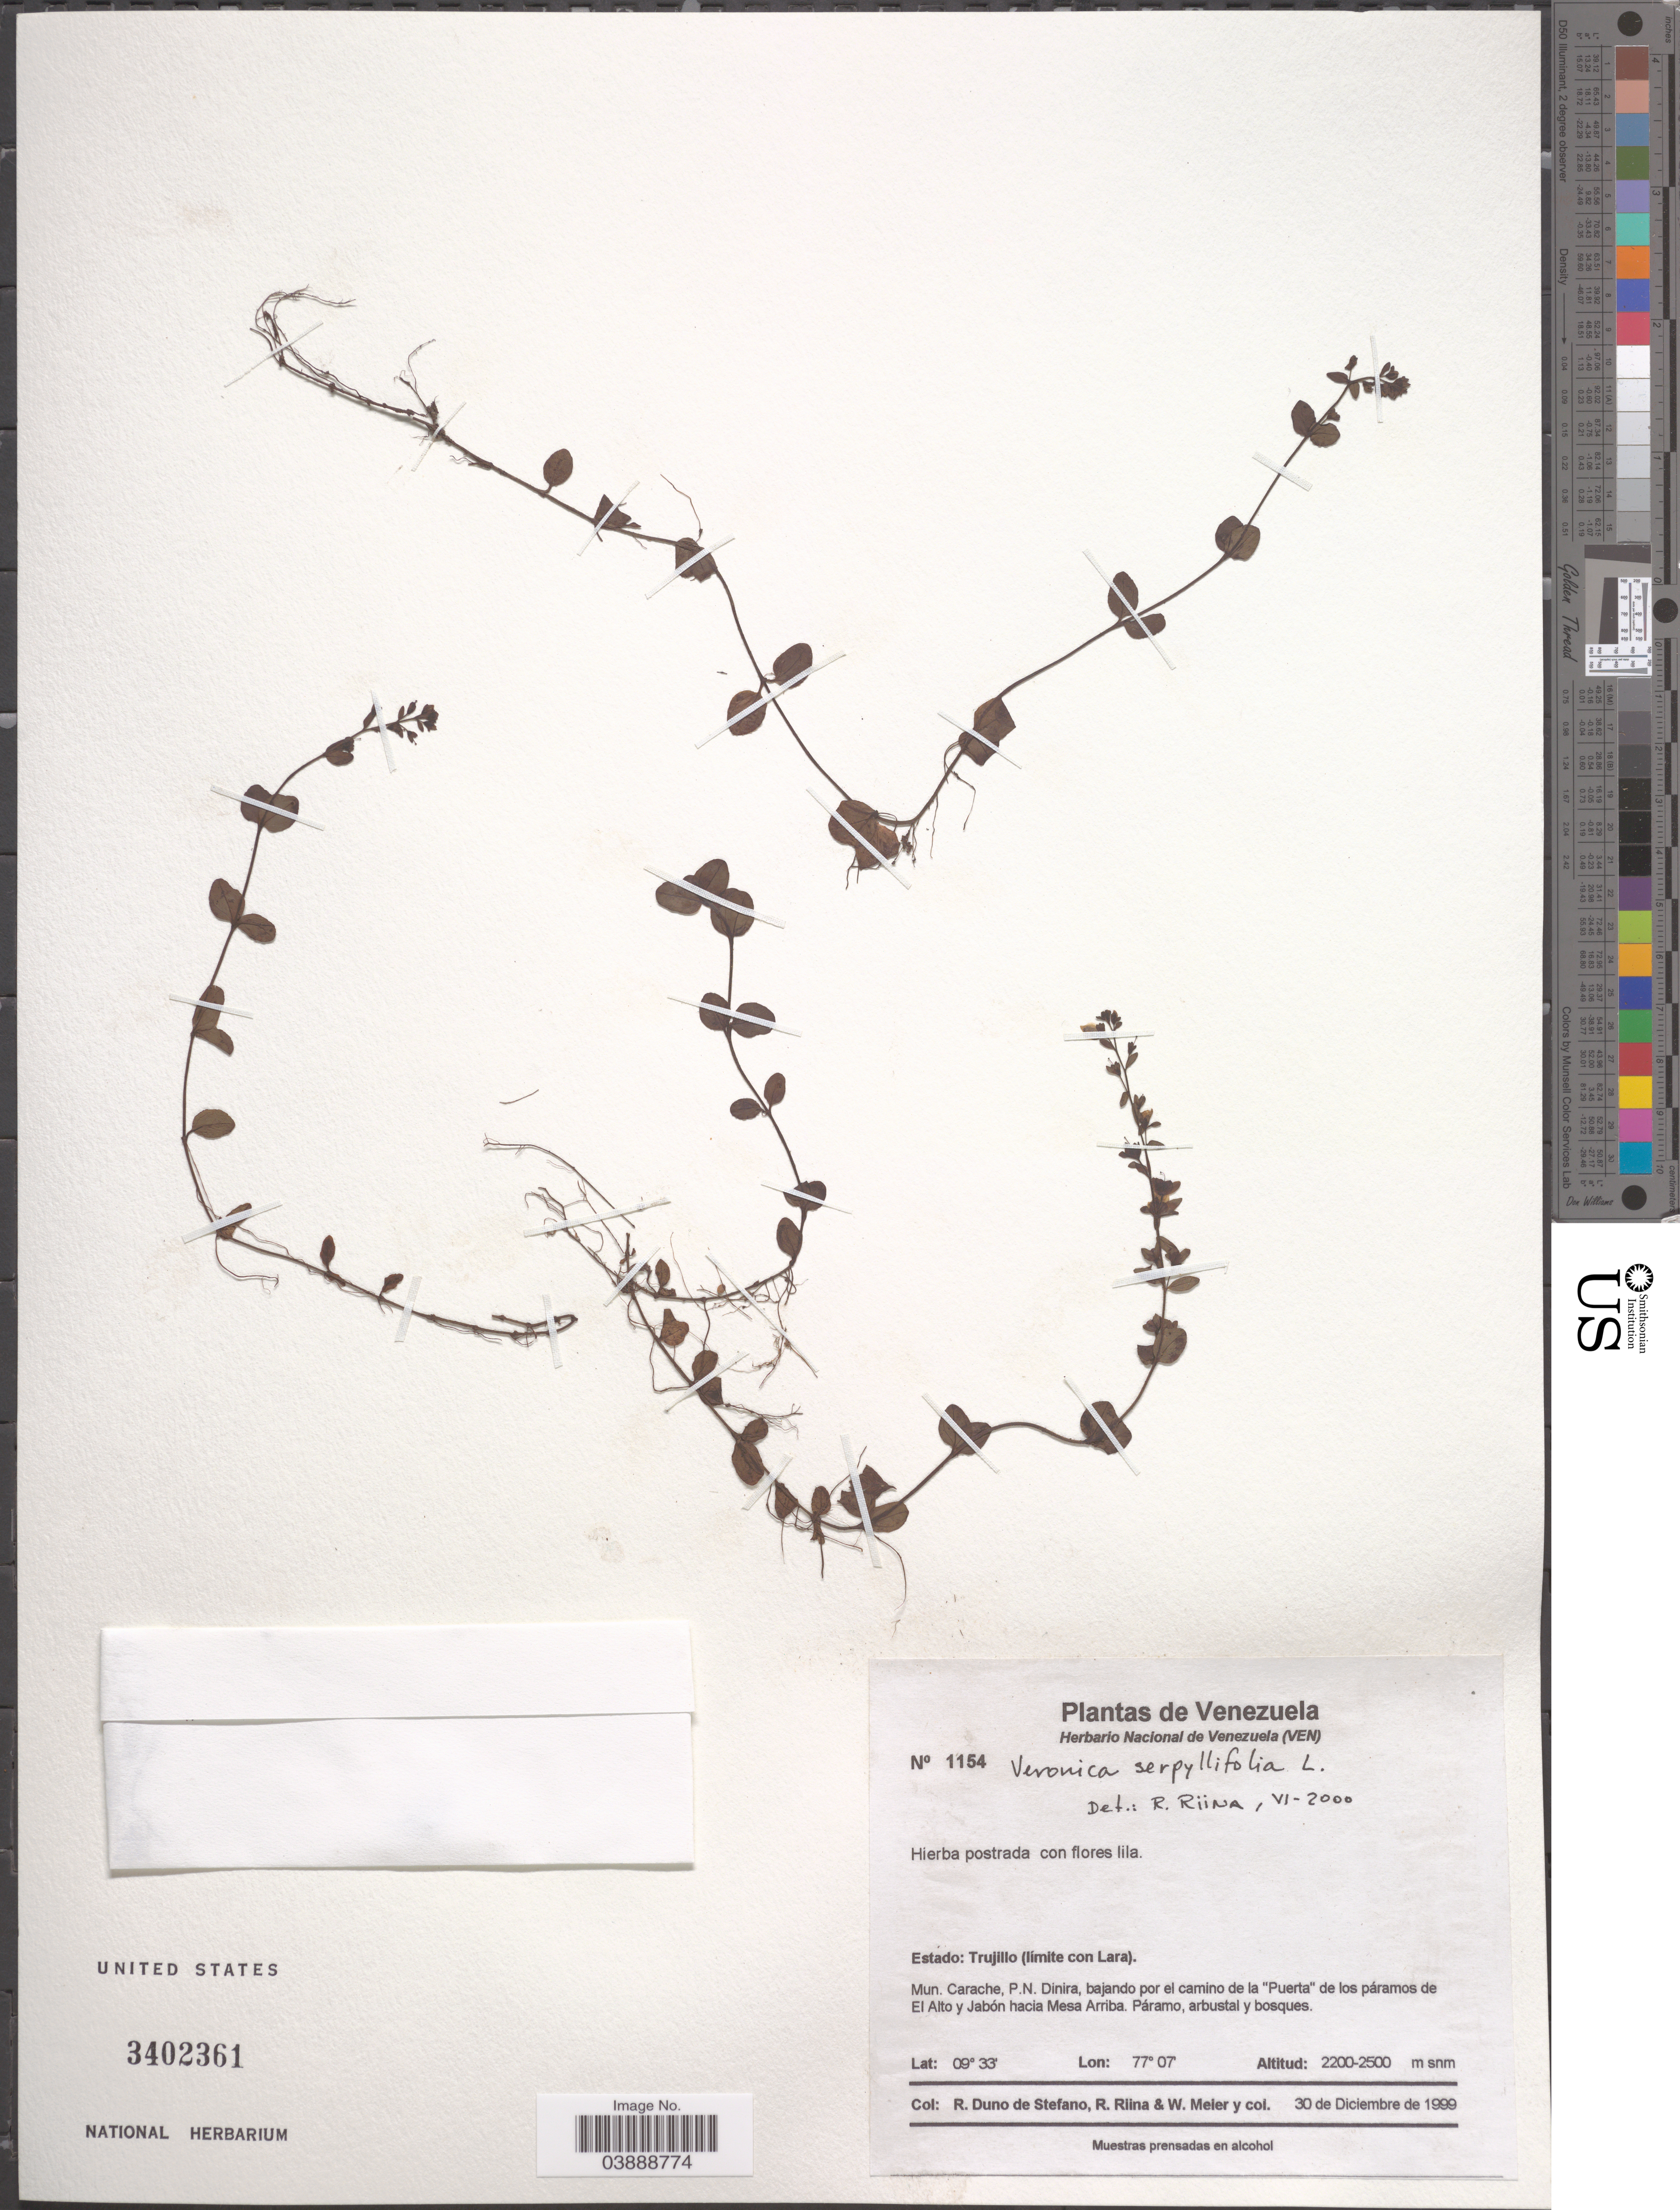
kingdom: Plantae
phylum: Tracheophyta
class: Magnoliopsida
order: Lamiales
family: Plantaginaceae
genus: Veronica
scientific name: Veronica serpyllifolia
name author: L.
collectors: R. Duno de Stefano, R. Riina, W. Meier & W. Colenso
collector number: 1154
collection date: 1999-12-30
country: Venezuela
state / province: Trujillo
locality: (límite con Lara). Mun. Carache, P.N. Dinira, bajando por el camino de la "Puerta" de los páramos de El Alto y Jabón hacia Mesa Arriba. Páramo.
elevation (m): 2200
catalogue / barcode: US 3402361